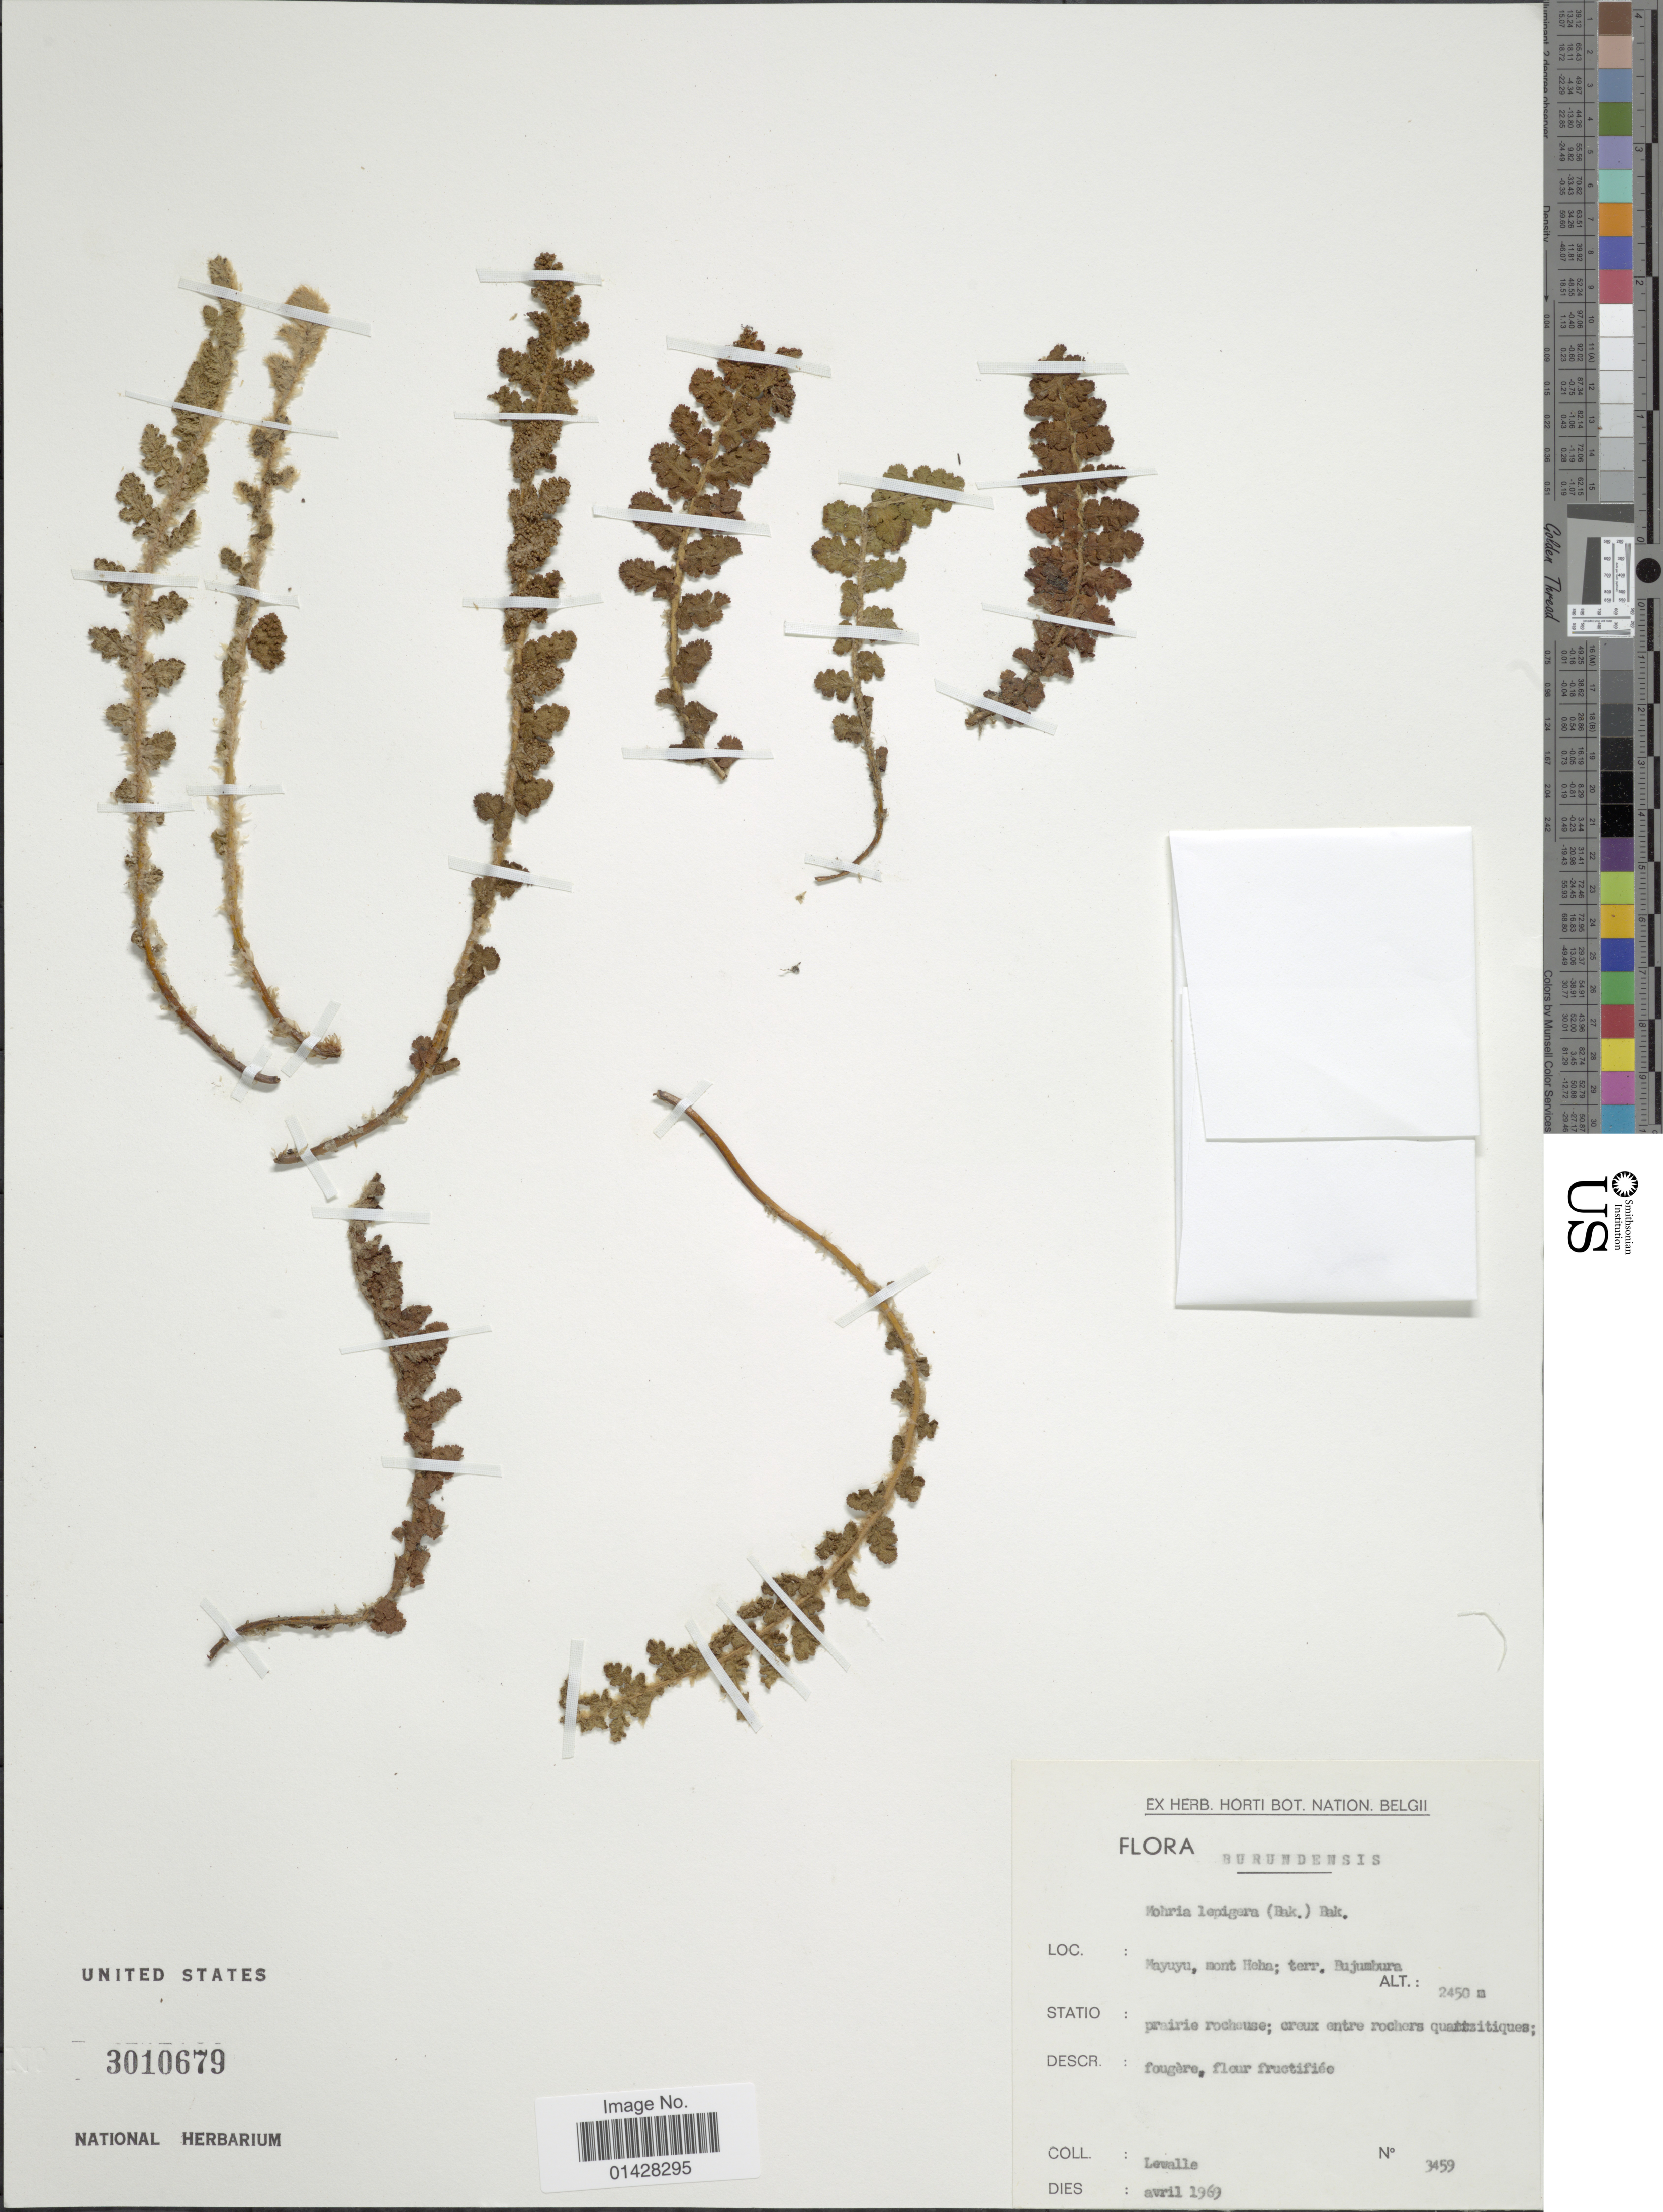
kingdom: Plantae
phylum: Tracheophyta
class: Polypodiopsida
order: Schizaeales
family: Anemiaceae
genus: Anemia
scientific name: Anemia lepigera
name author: (Baker) Christenh.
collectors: Lewalle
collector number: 3459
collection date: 1969-04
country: Burundi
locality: Burundensis. Mayuyu, mont Heha; terr. Bujumbura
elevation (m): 2450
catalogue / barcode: US 3010679